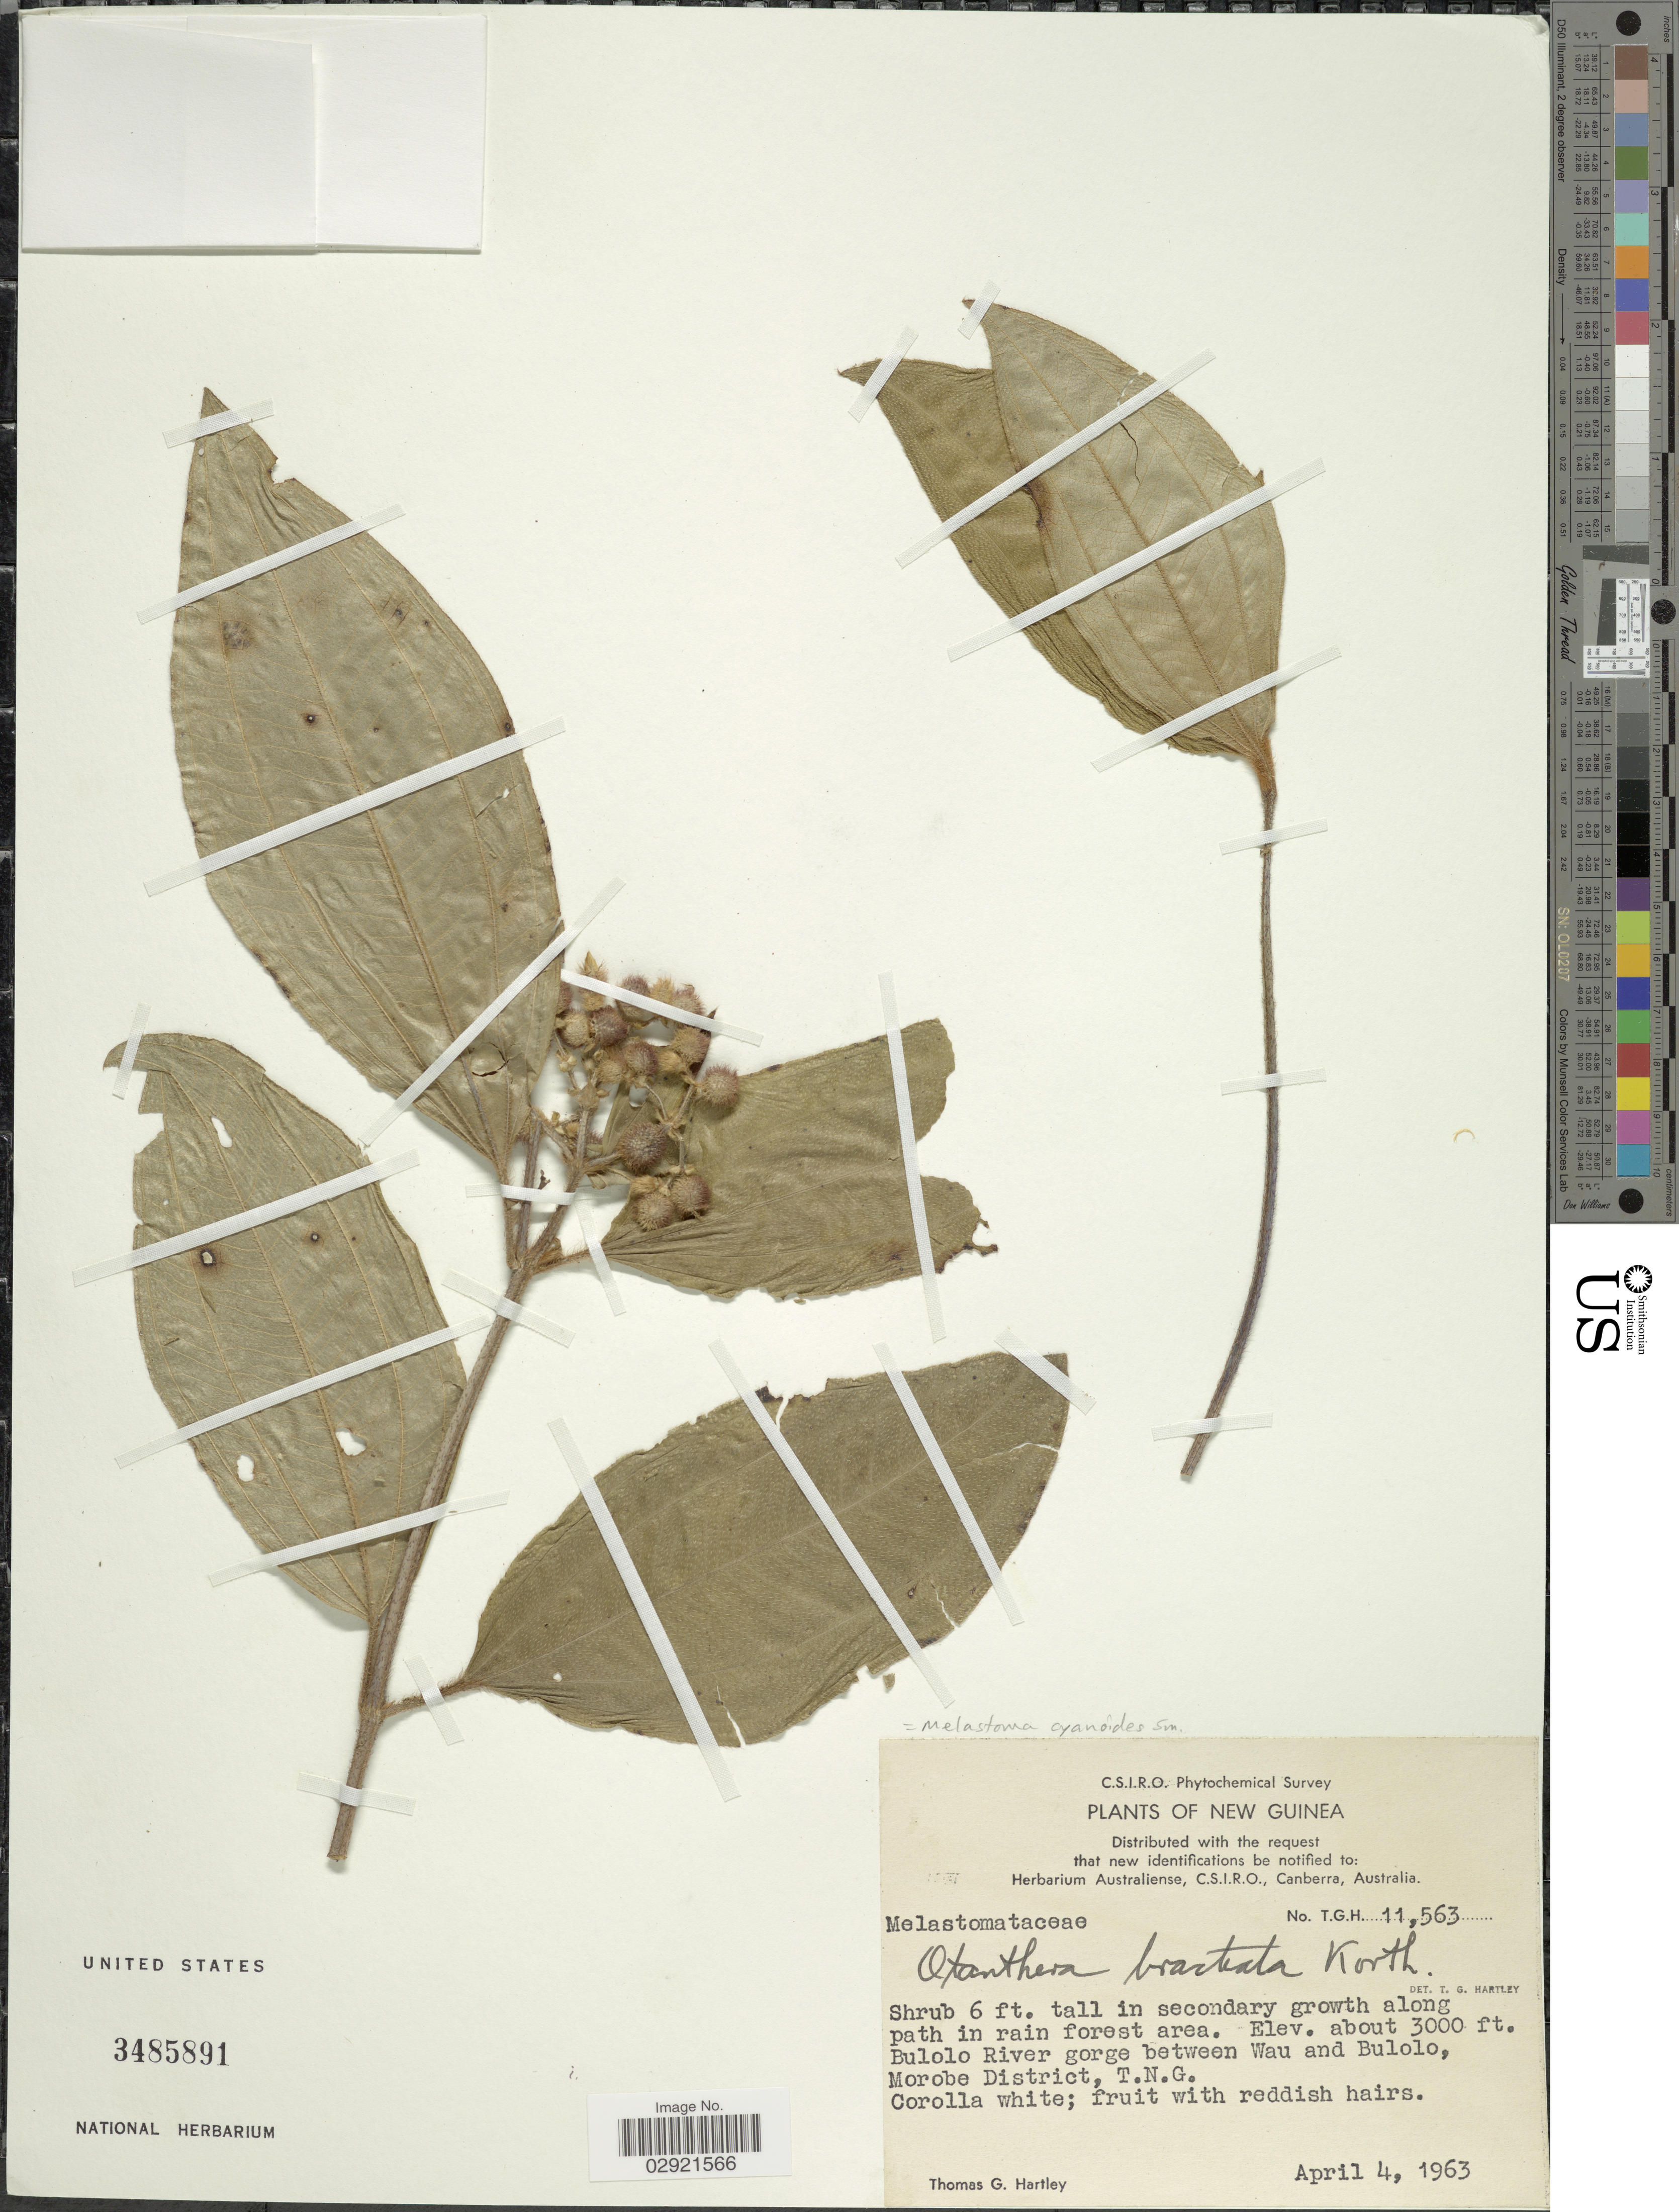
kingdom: Plantae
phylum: Tracheophyta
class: Magnoliopsida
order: Myrtales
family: Melastomataceae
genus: Melastoma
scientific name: Melastoma cyanoides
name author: Sm.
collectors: T. G. Hartley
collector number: TGH11563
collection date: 1963-04-04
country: Papua New Guinea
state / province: Morobe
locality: New Guinea. Bulolo River gorge between Wau and Bulolo, Morobe District, T.N.G.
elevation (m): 914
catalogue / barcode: US 3485891